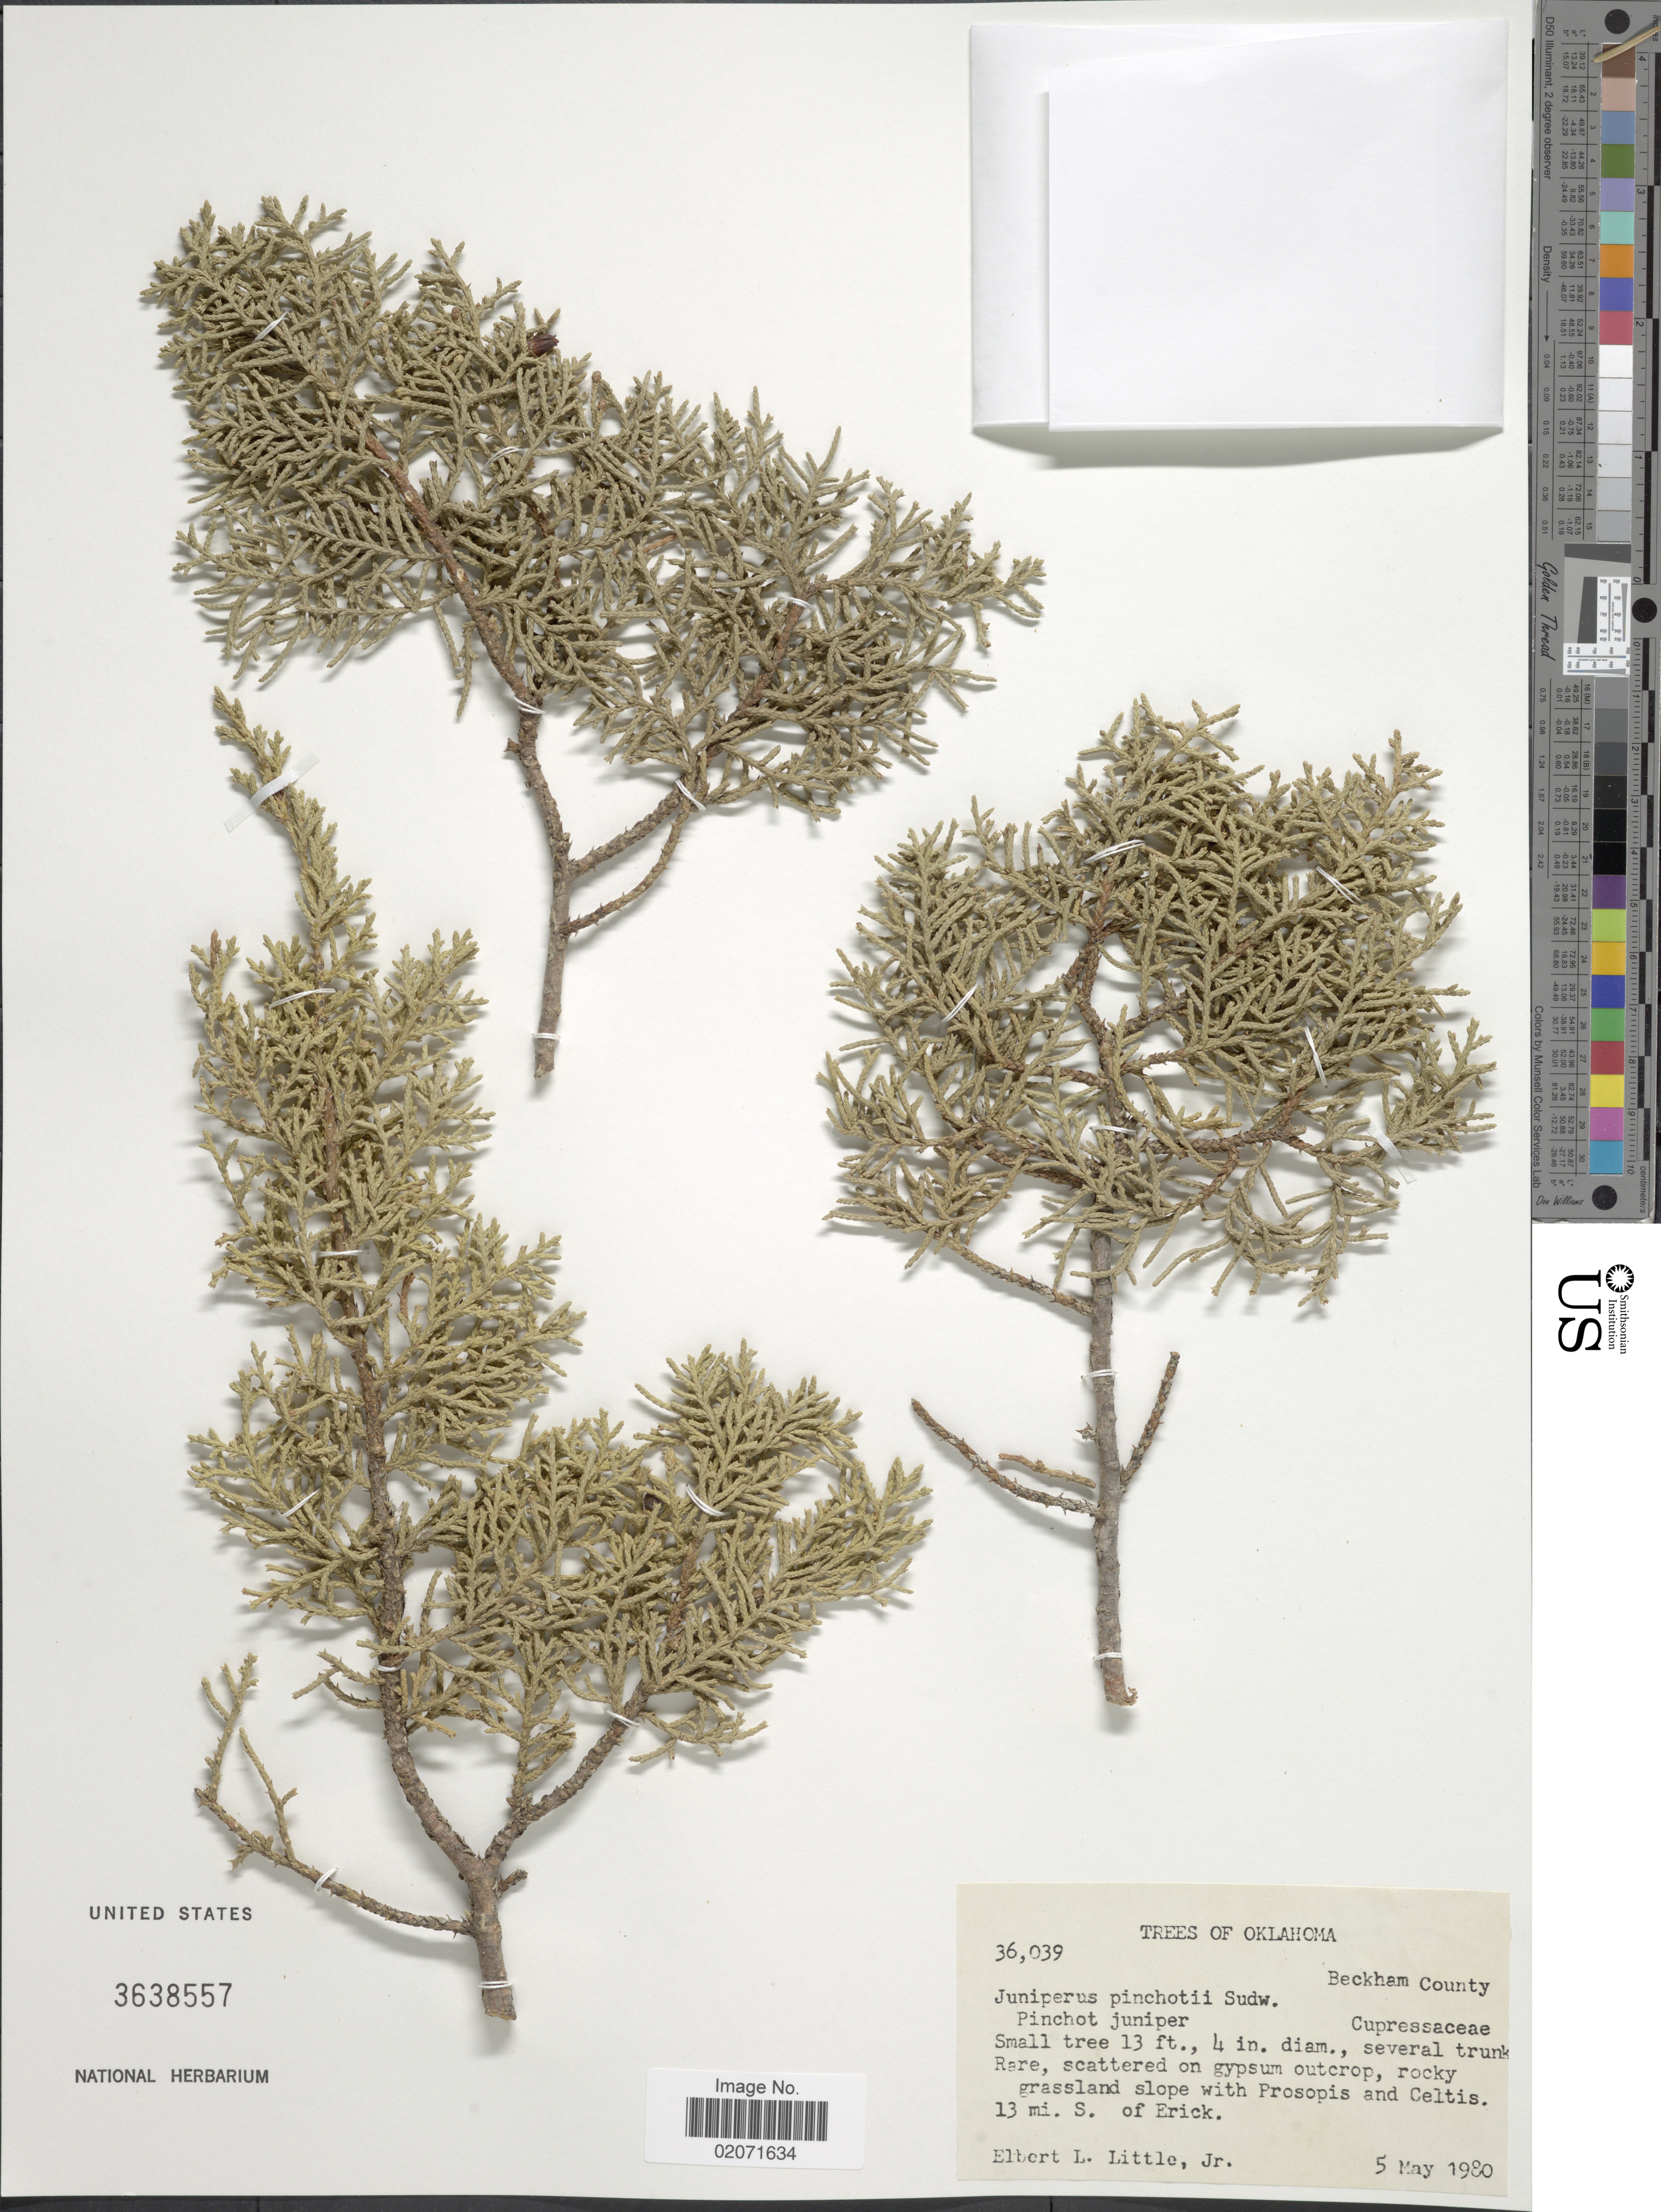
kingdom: Plantae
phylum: Tracheophyta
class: Pinopsida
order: Pinales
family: Cupressaceae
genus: Juniperus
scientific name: Juniperus pinchotii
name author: Sudw.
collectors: E. L. Little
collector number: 36039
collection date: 1980-05-05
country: United States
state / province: Oklahoma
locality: Beckham County, 13 mi. S. of Erick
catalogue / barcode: US 3638557